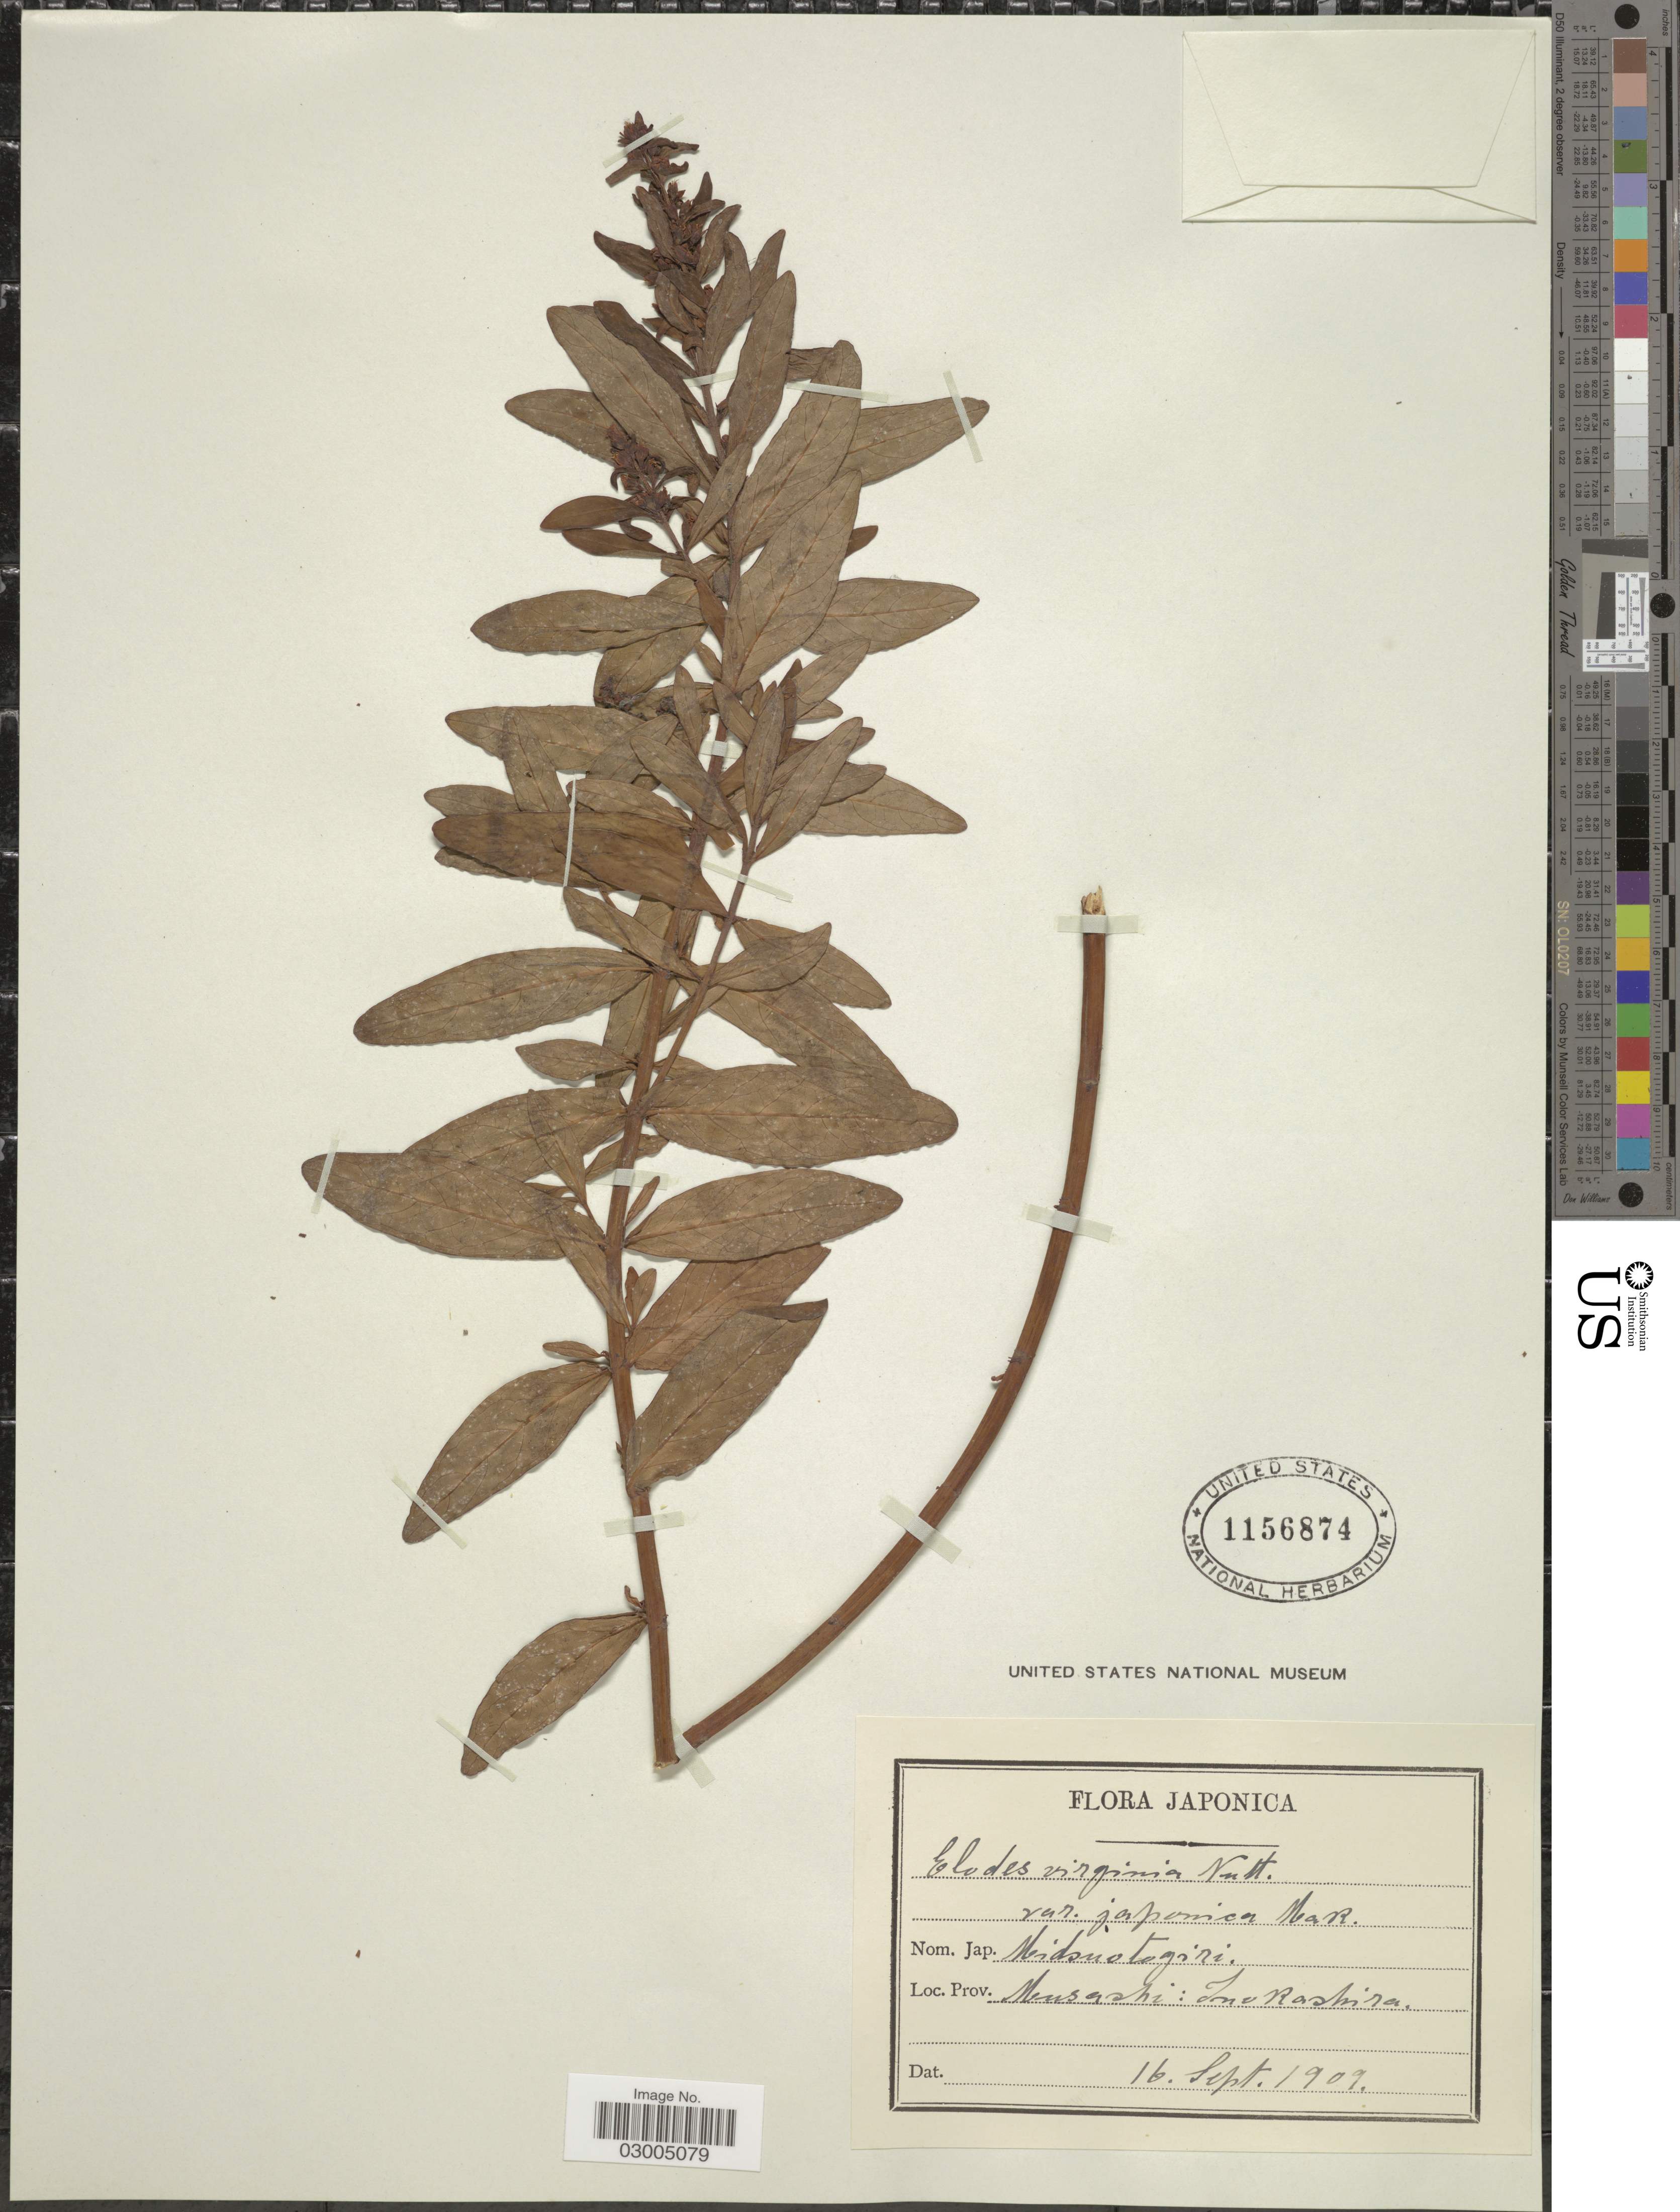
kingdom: Plantae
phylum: Tracheophyta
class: Magnoliopsida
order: Malpighiales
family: Hypericaceae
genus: Hypericum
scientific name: Hypericum fauriei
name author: R. Keller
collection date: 1909-09-16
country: Japan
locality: Musashi: Inokashira.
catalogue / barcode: US 1156874